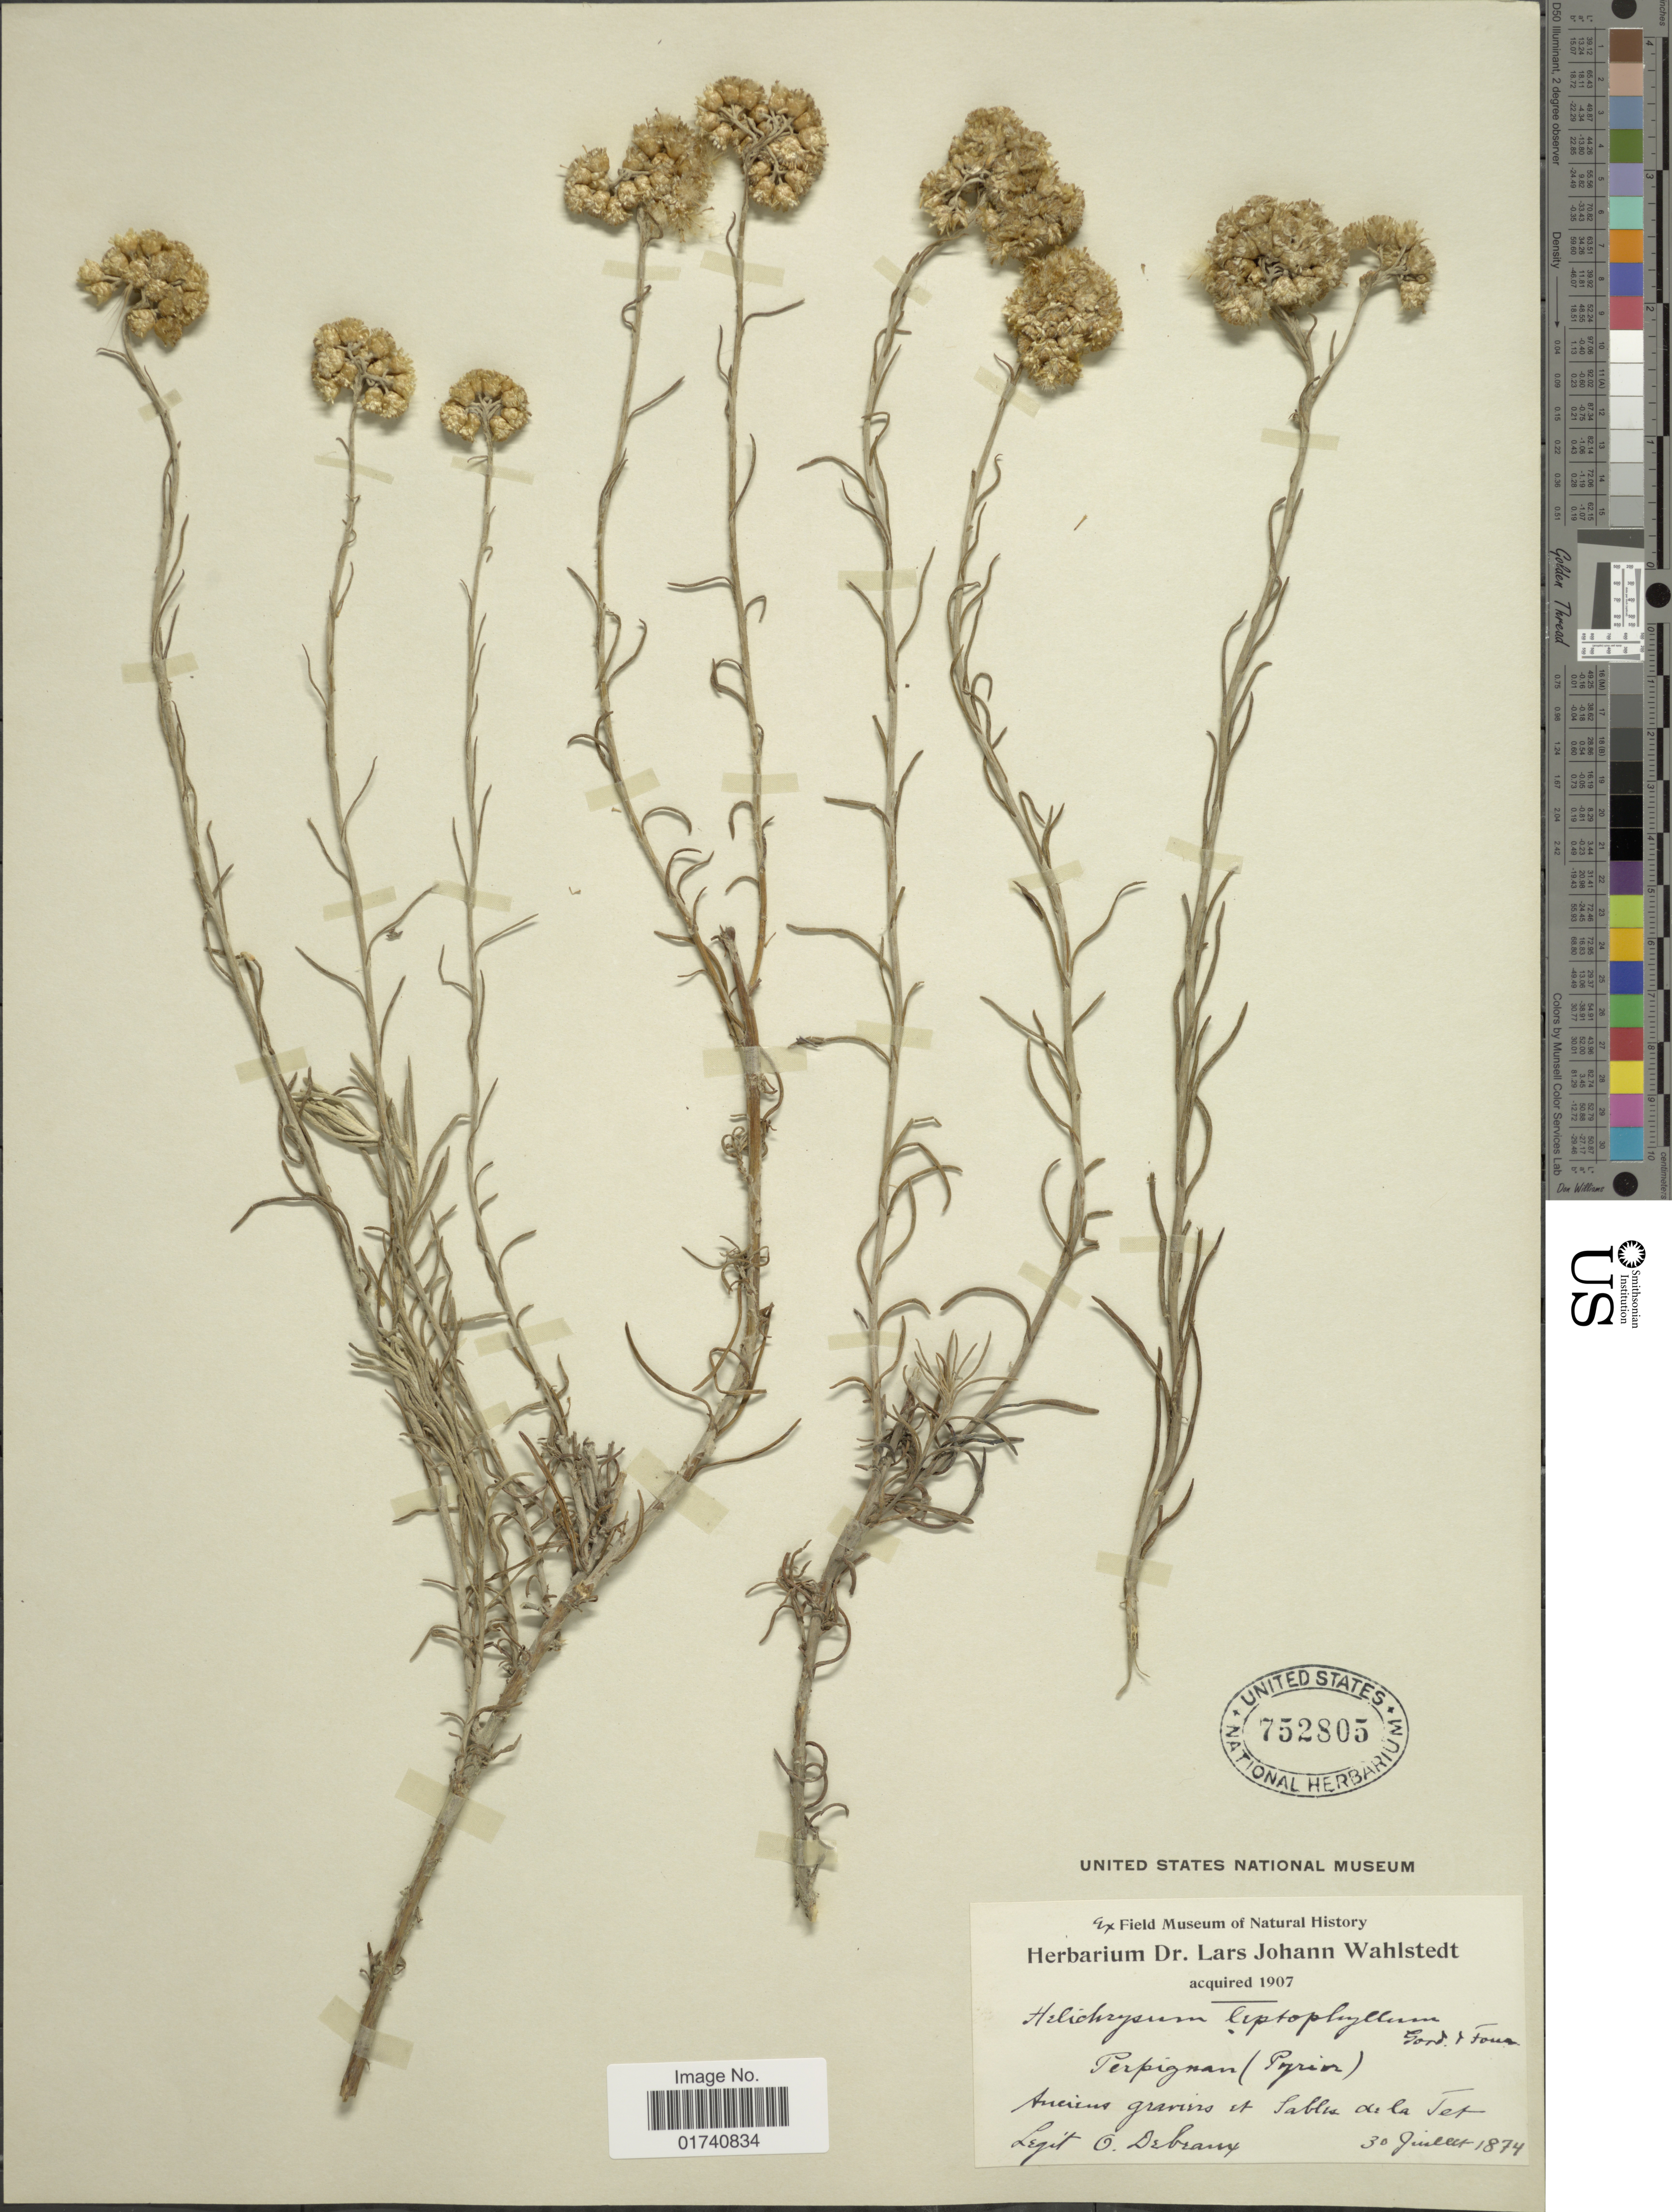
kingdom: Plantae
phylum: Tracheophyta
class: Magnoliopsida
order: Asterales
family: Asteraceae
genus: Pseudognaphalium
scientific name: Pseudognaphalium viscosum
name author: (Kunth) Anderb.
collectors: O. Debeaux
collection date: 1874-07-30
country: France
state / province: Occitanie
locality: Amexius gravins et Sablex de la Tet. [interpreted]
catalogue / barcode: US 752805